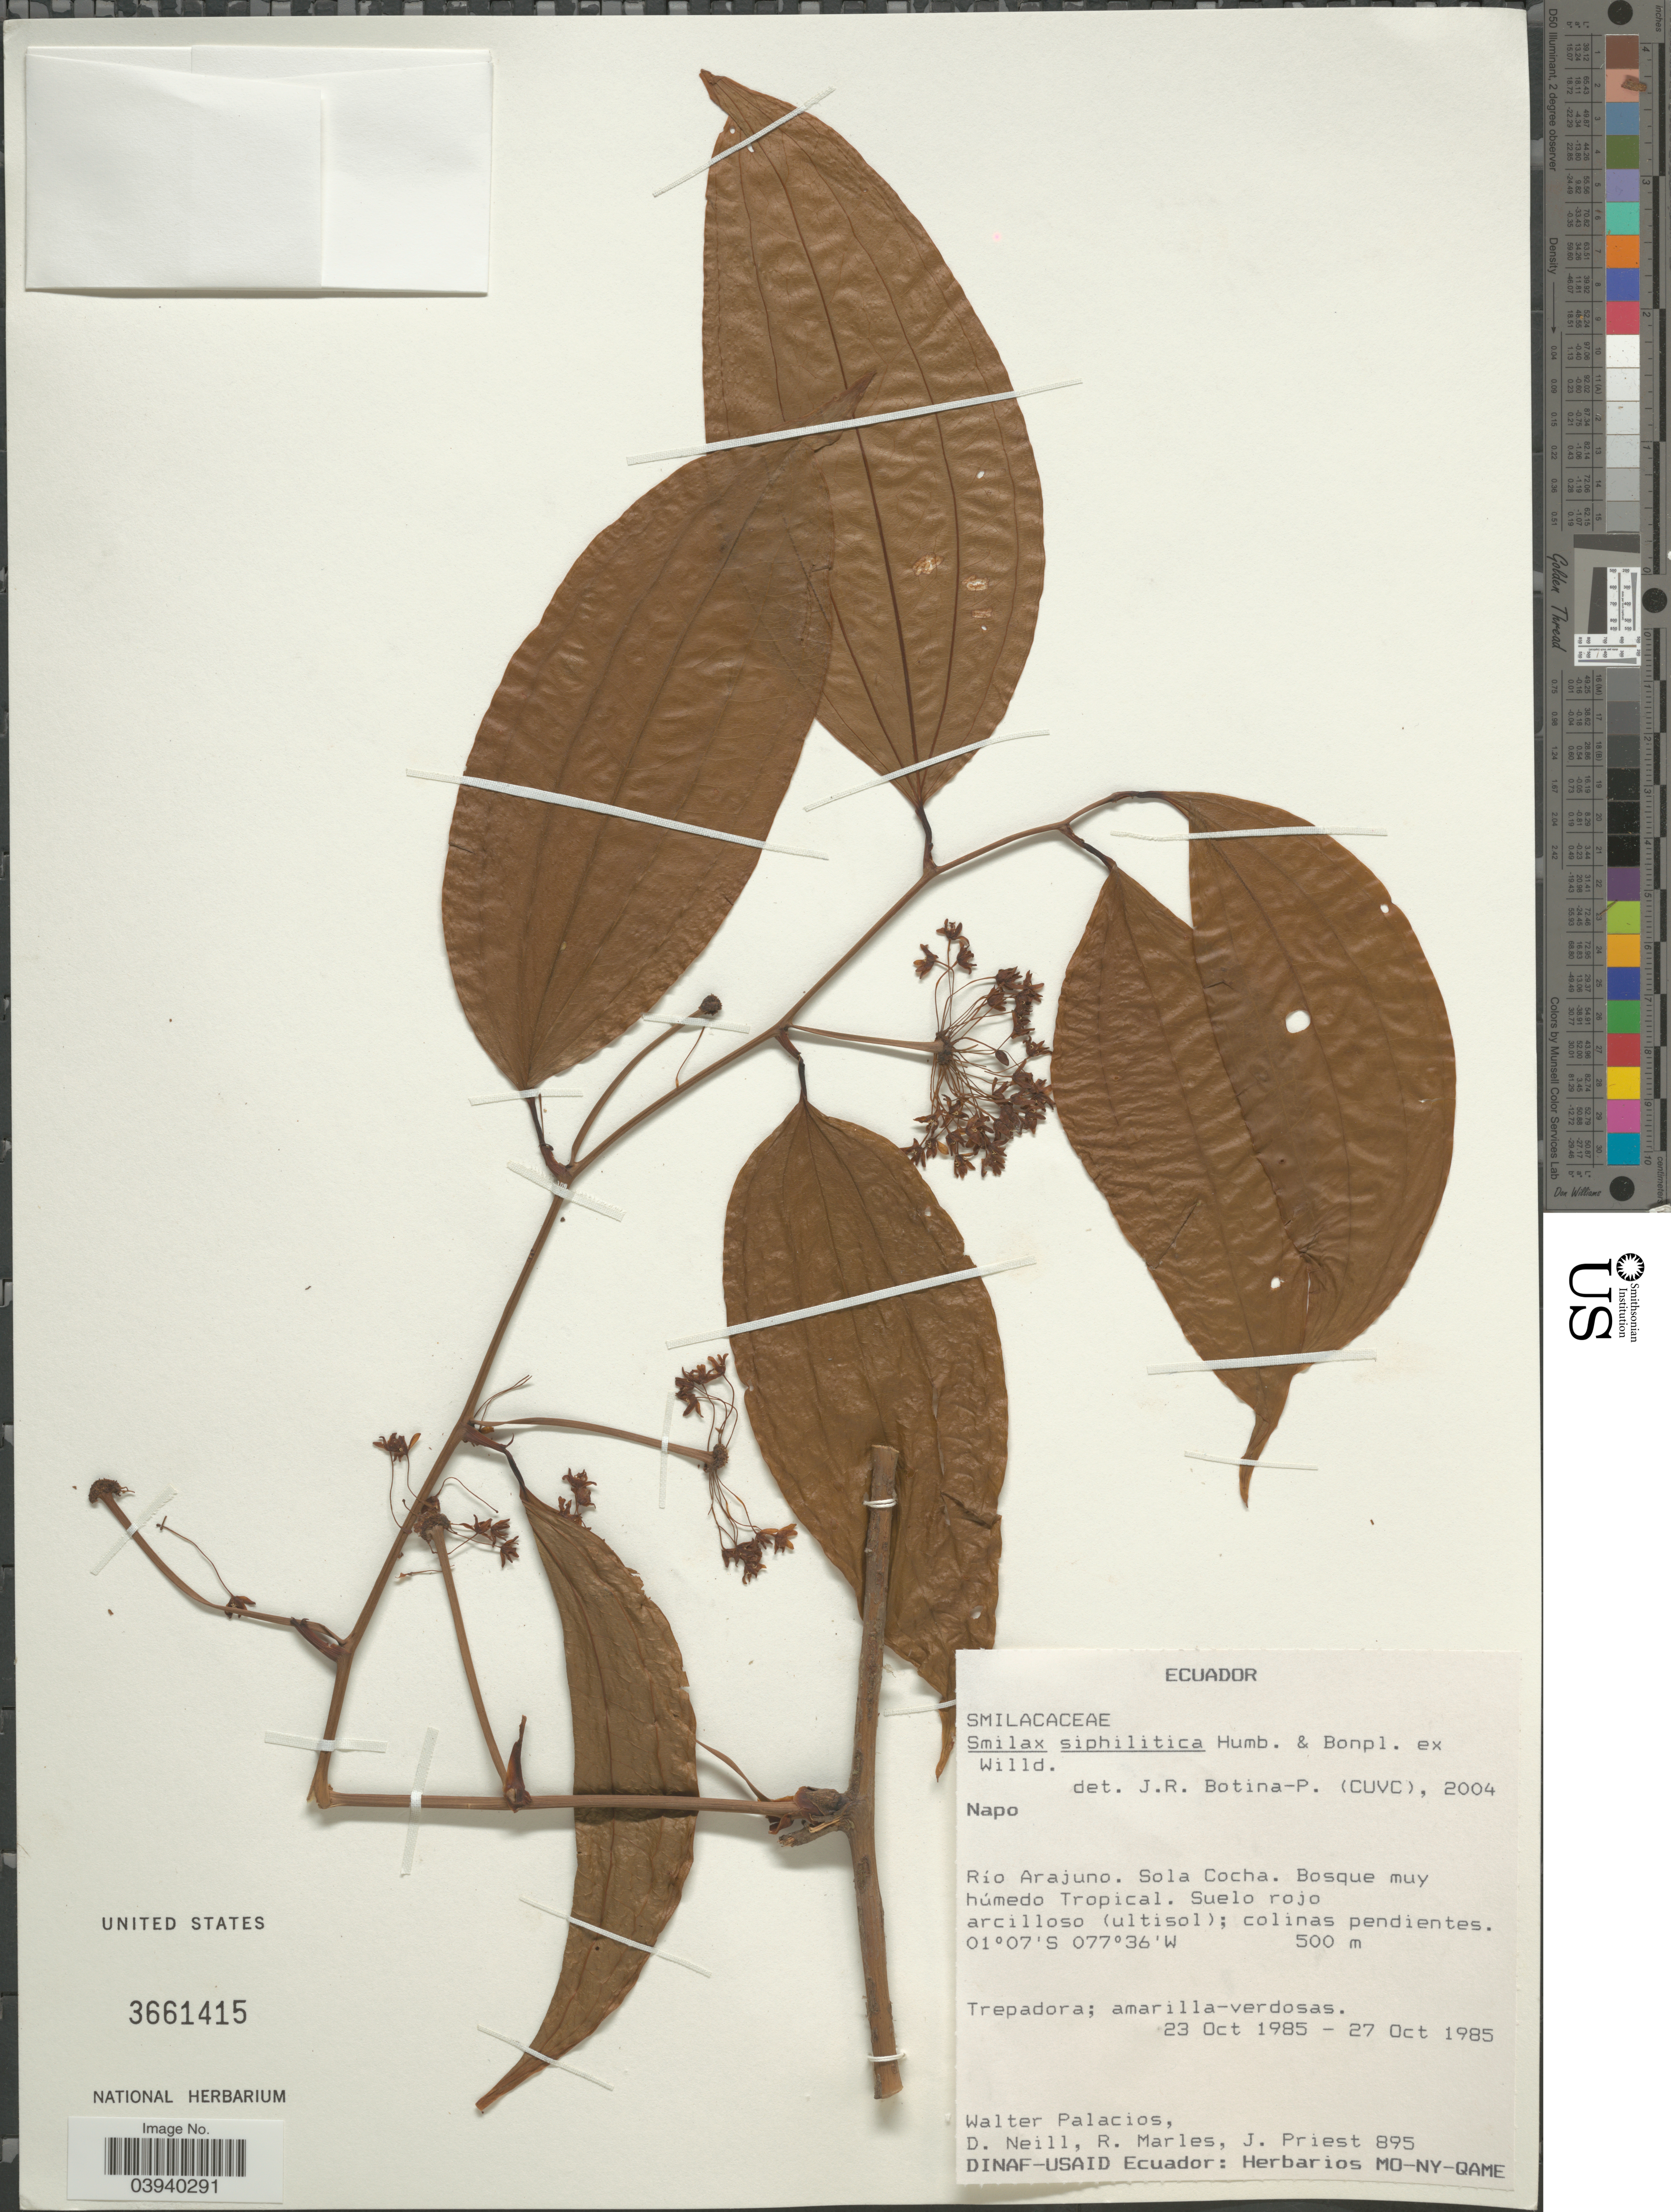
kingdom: Plantae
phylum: Tracheophyta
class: Liliopsida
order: Liliales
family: Smilacaceae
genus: Smilax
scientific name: Smilax syphilitica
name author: Humb. & Bonpl.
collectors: W. Palacios, D. Neill, R. Marles & J. Priest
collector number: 895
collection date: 1985-10-23/1985-10-27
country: Ecuador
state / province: Napo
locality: Río Arajuno. Sola Cocha. Bosque muy húmedo Tropical. Suelo rojo arcilloso (ultisol); colinas pendientes.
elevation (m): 500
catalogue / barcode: US 3661415